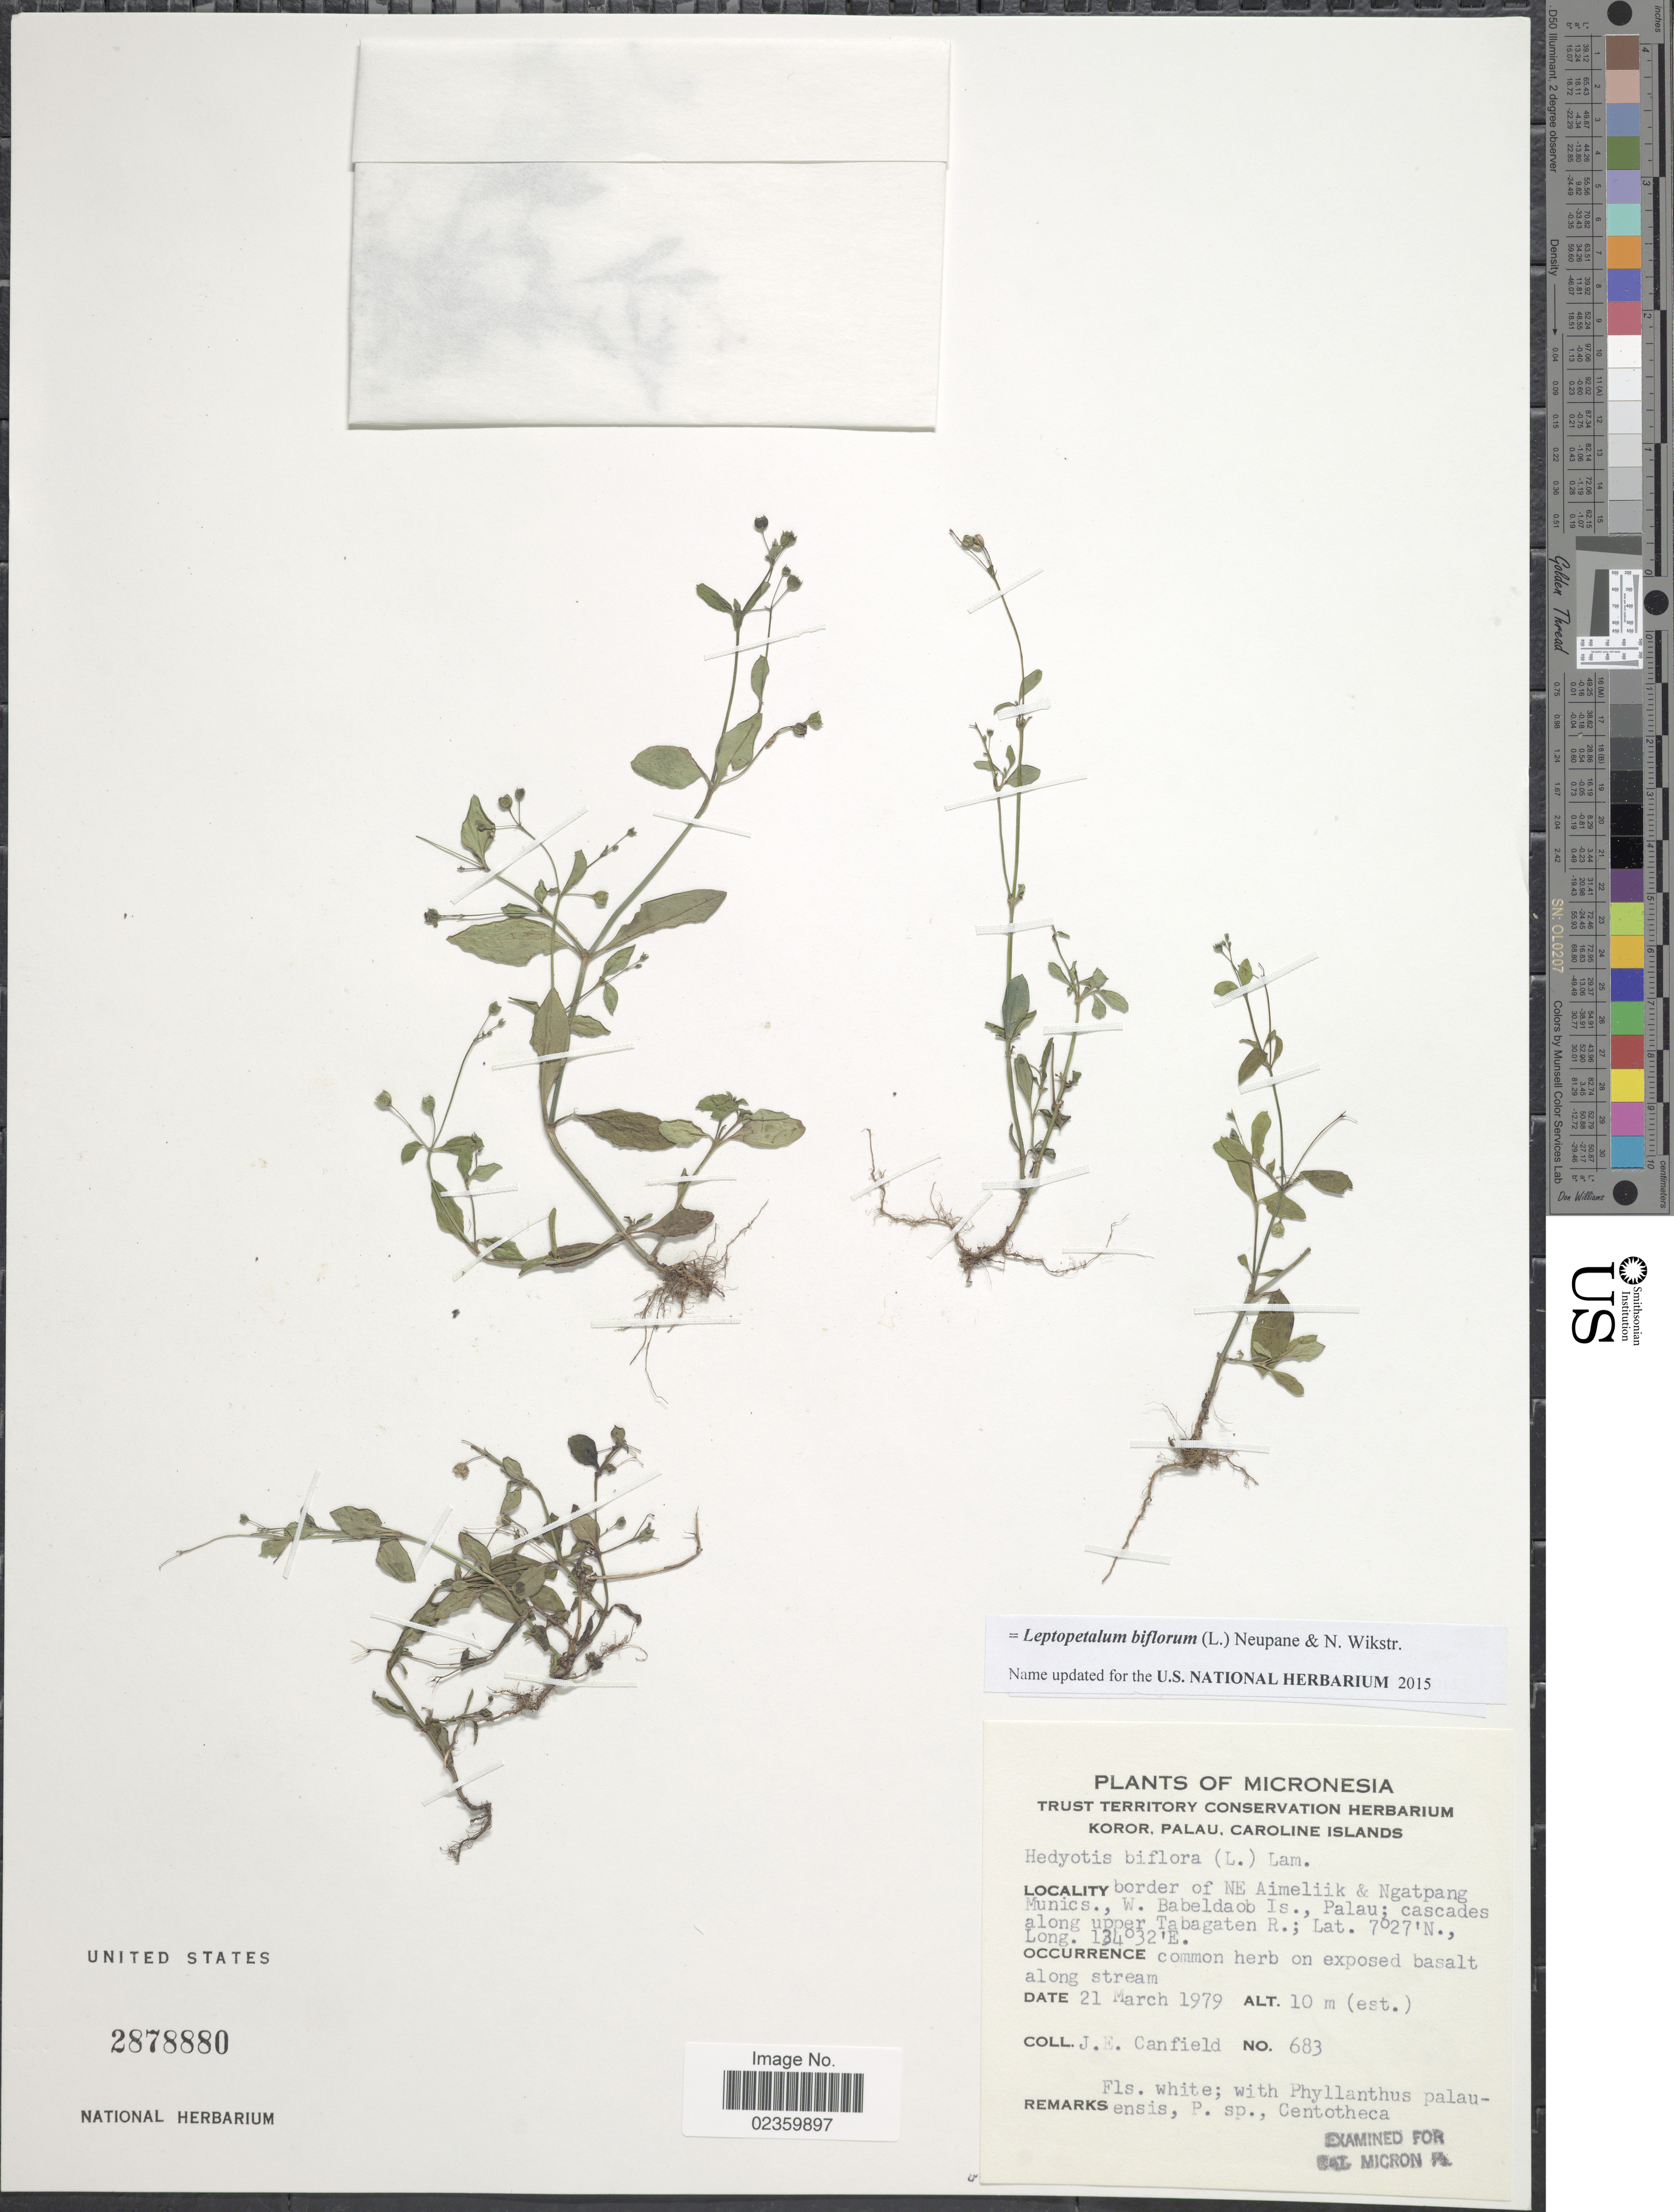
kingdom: Plantae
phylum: Tracheophyta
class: Magnoliopsida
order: Gentianales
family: Rubiaceae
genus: Leptopetalum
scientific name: Leptopetalum biflorum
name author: (L.) Neupane & N. Wikstr.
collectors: J. E. Canfield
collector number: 683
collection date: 1979-03-21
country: Palau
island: Babeldaob [Babelthuap]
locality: Micronesia. Border of NE Aimeliik & Ngatpang Munics., W. Babeldaob Is., Palau; cascades along upper Tabagaten R.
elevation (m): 10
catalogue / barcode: US 2878880